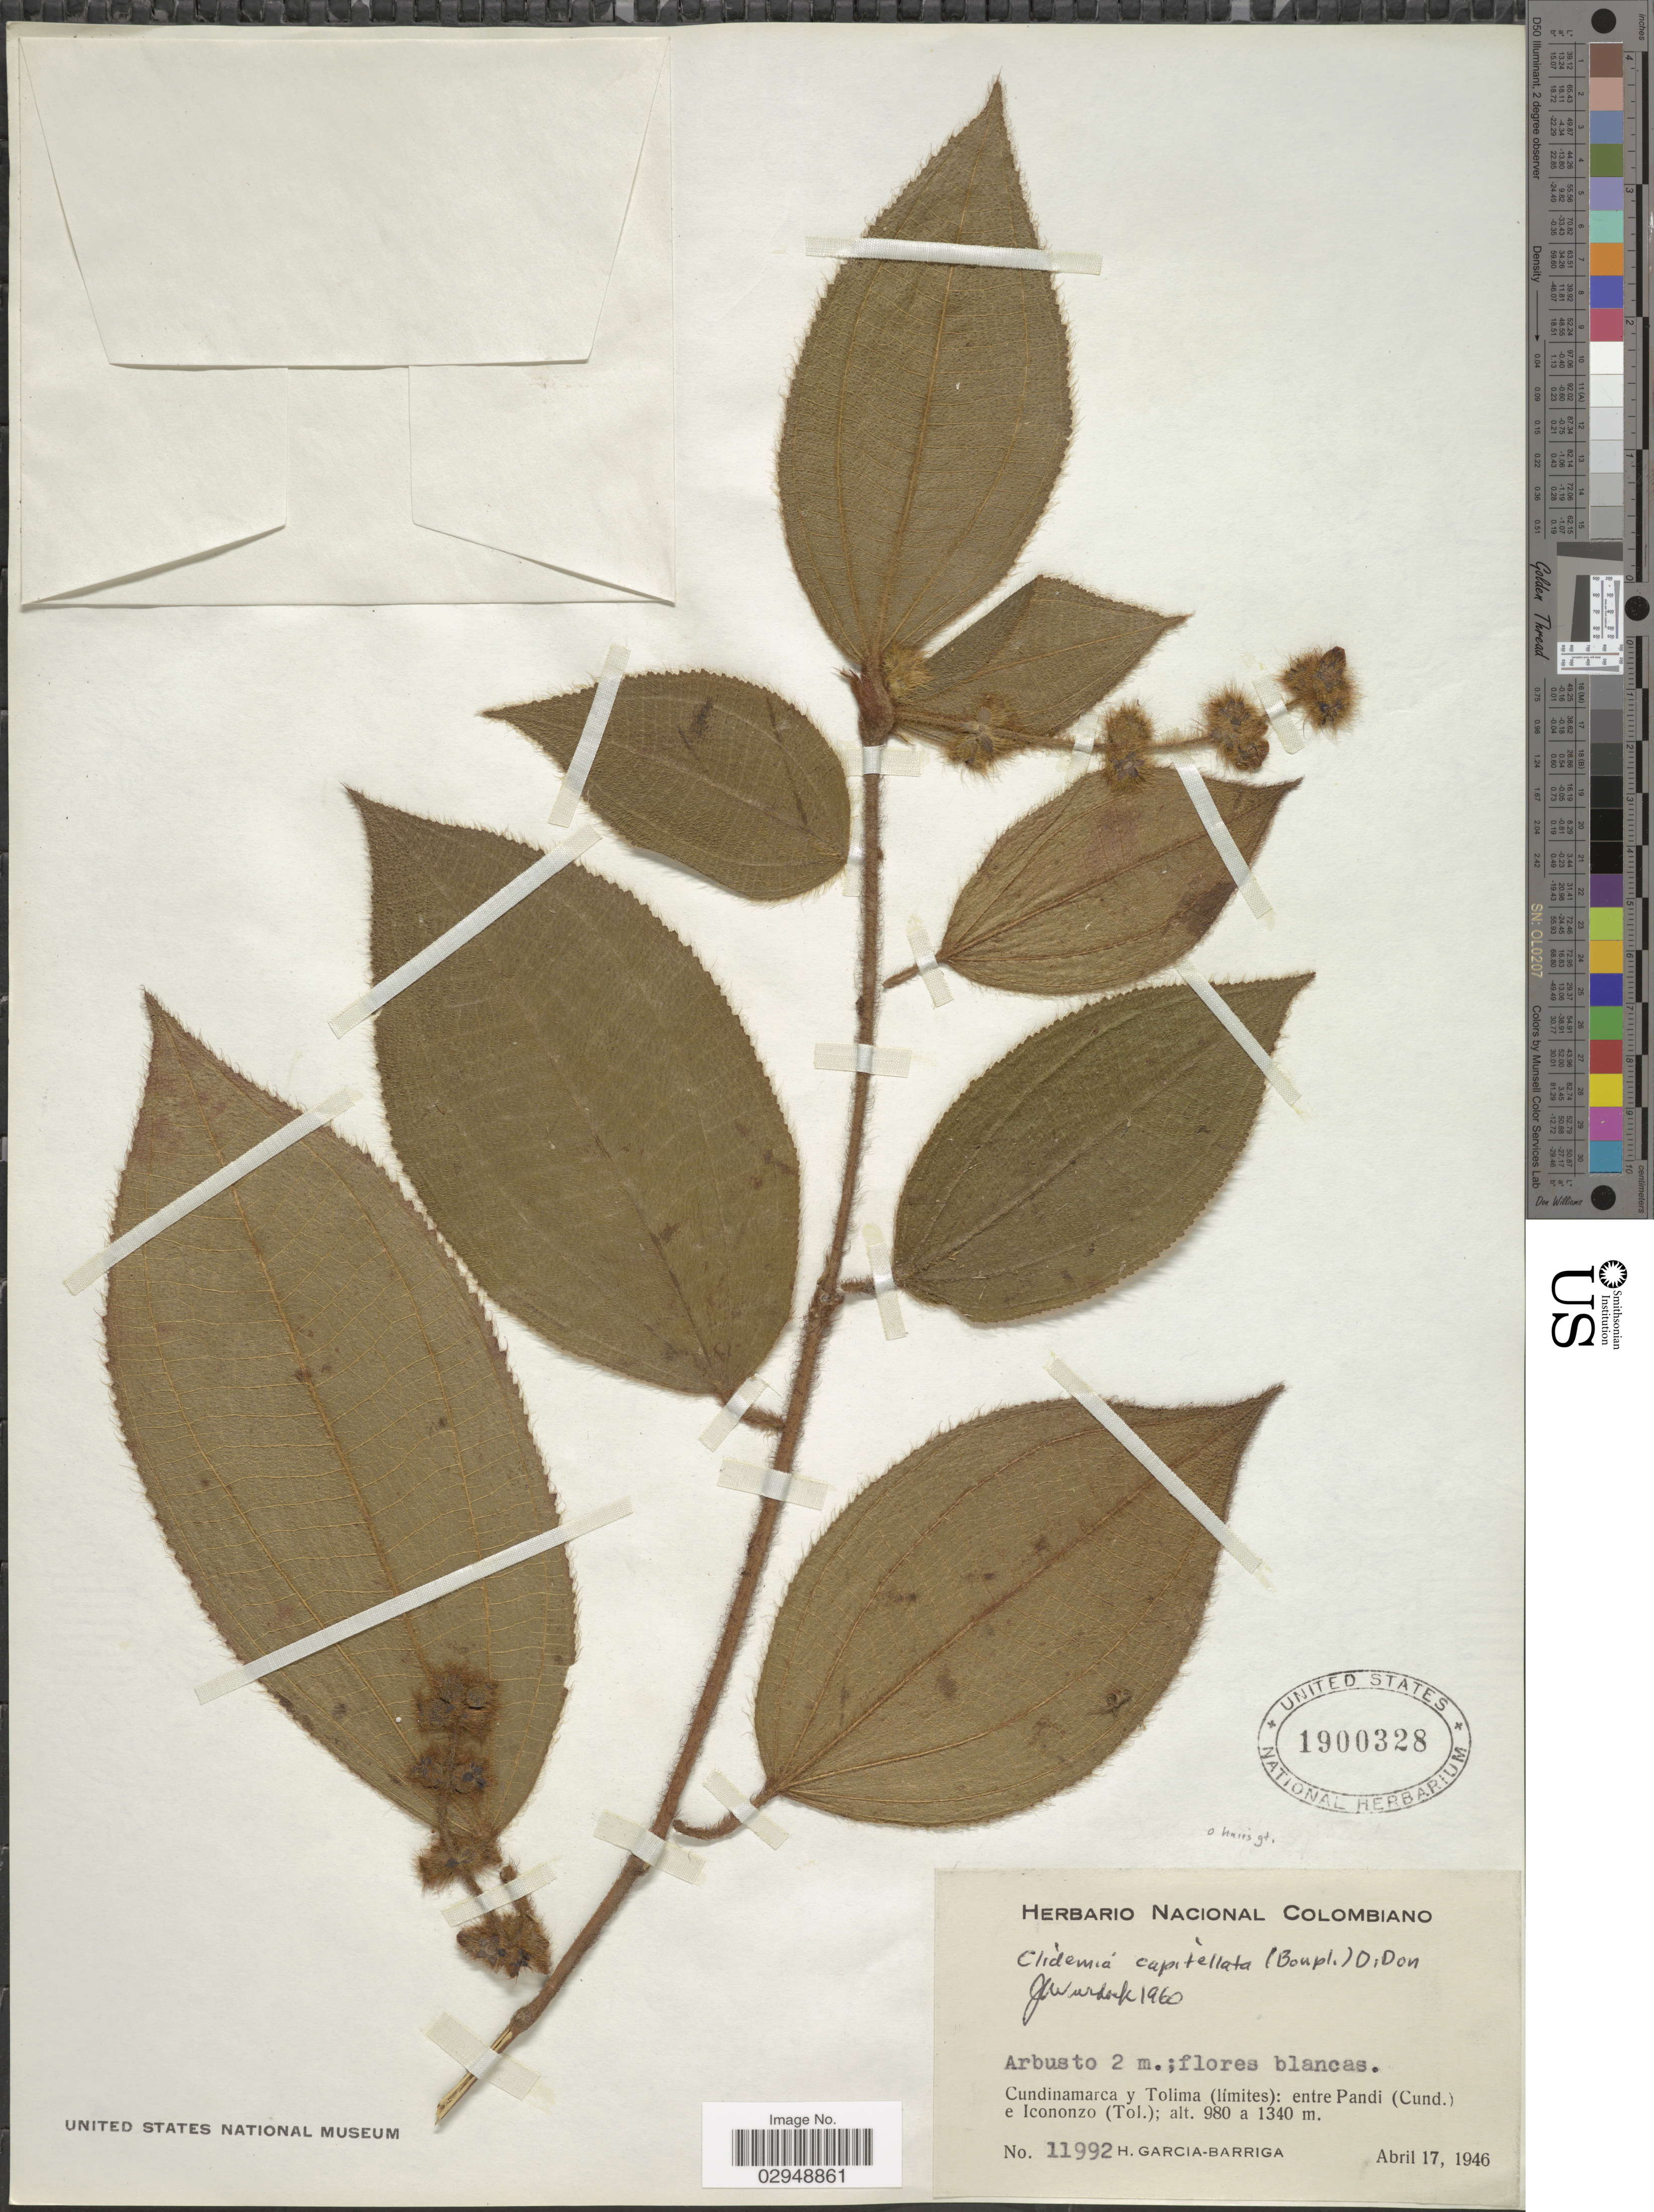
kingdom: Plantae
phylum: Tracheophyta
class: Magnoliopsida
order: Myrtales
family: Melastomataceae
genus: Clidemia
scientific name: Clidemia capitellata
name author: (Bonpl.) D. Don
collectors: H. García Barriga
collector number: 11992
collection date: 1946-04-17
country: Colombia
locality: Cundinamarca y Tolima (límites): entre Pandi (Cund.) e Icononzo (Tol.).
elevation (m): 980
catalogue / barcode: US 1900328